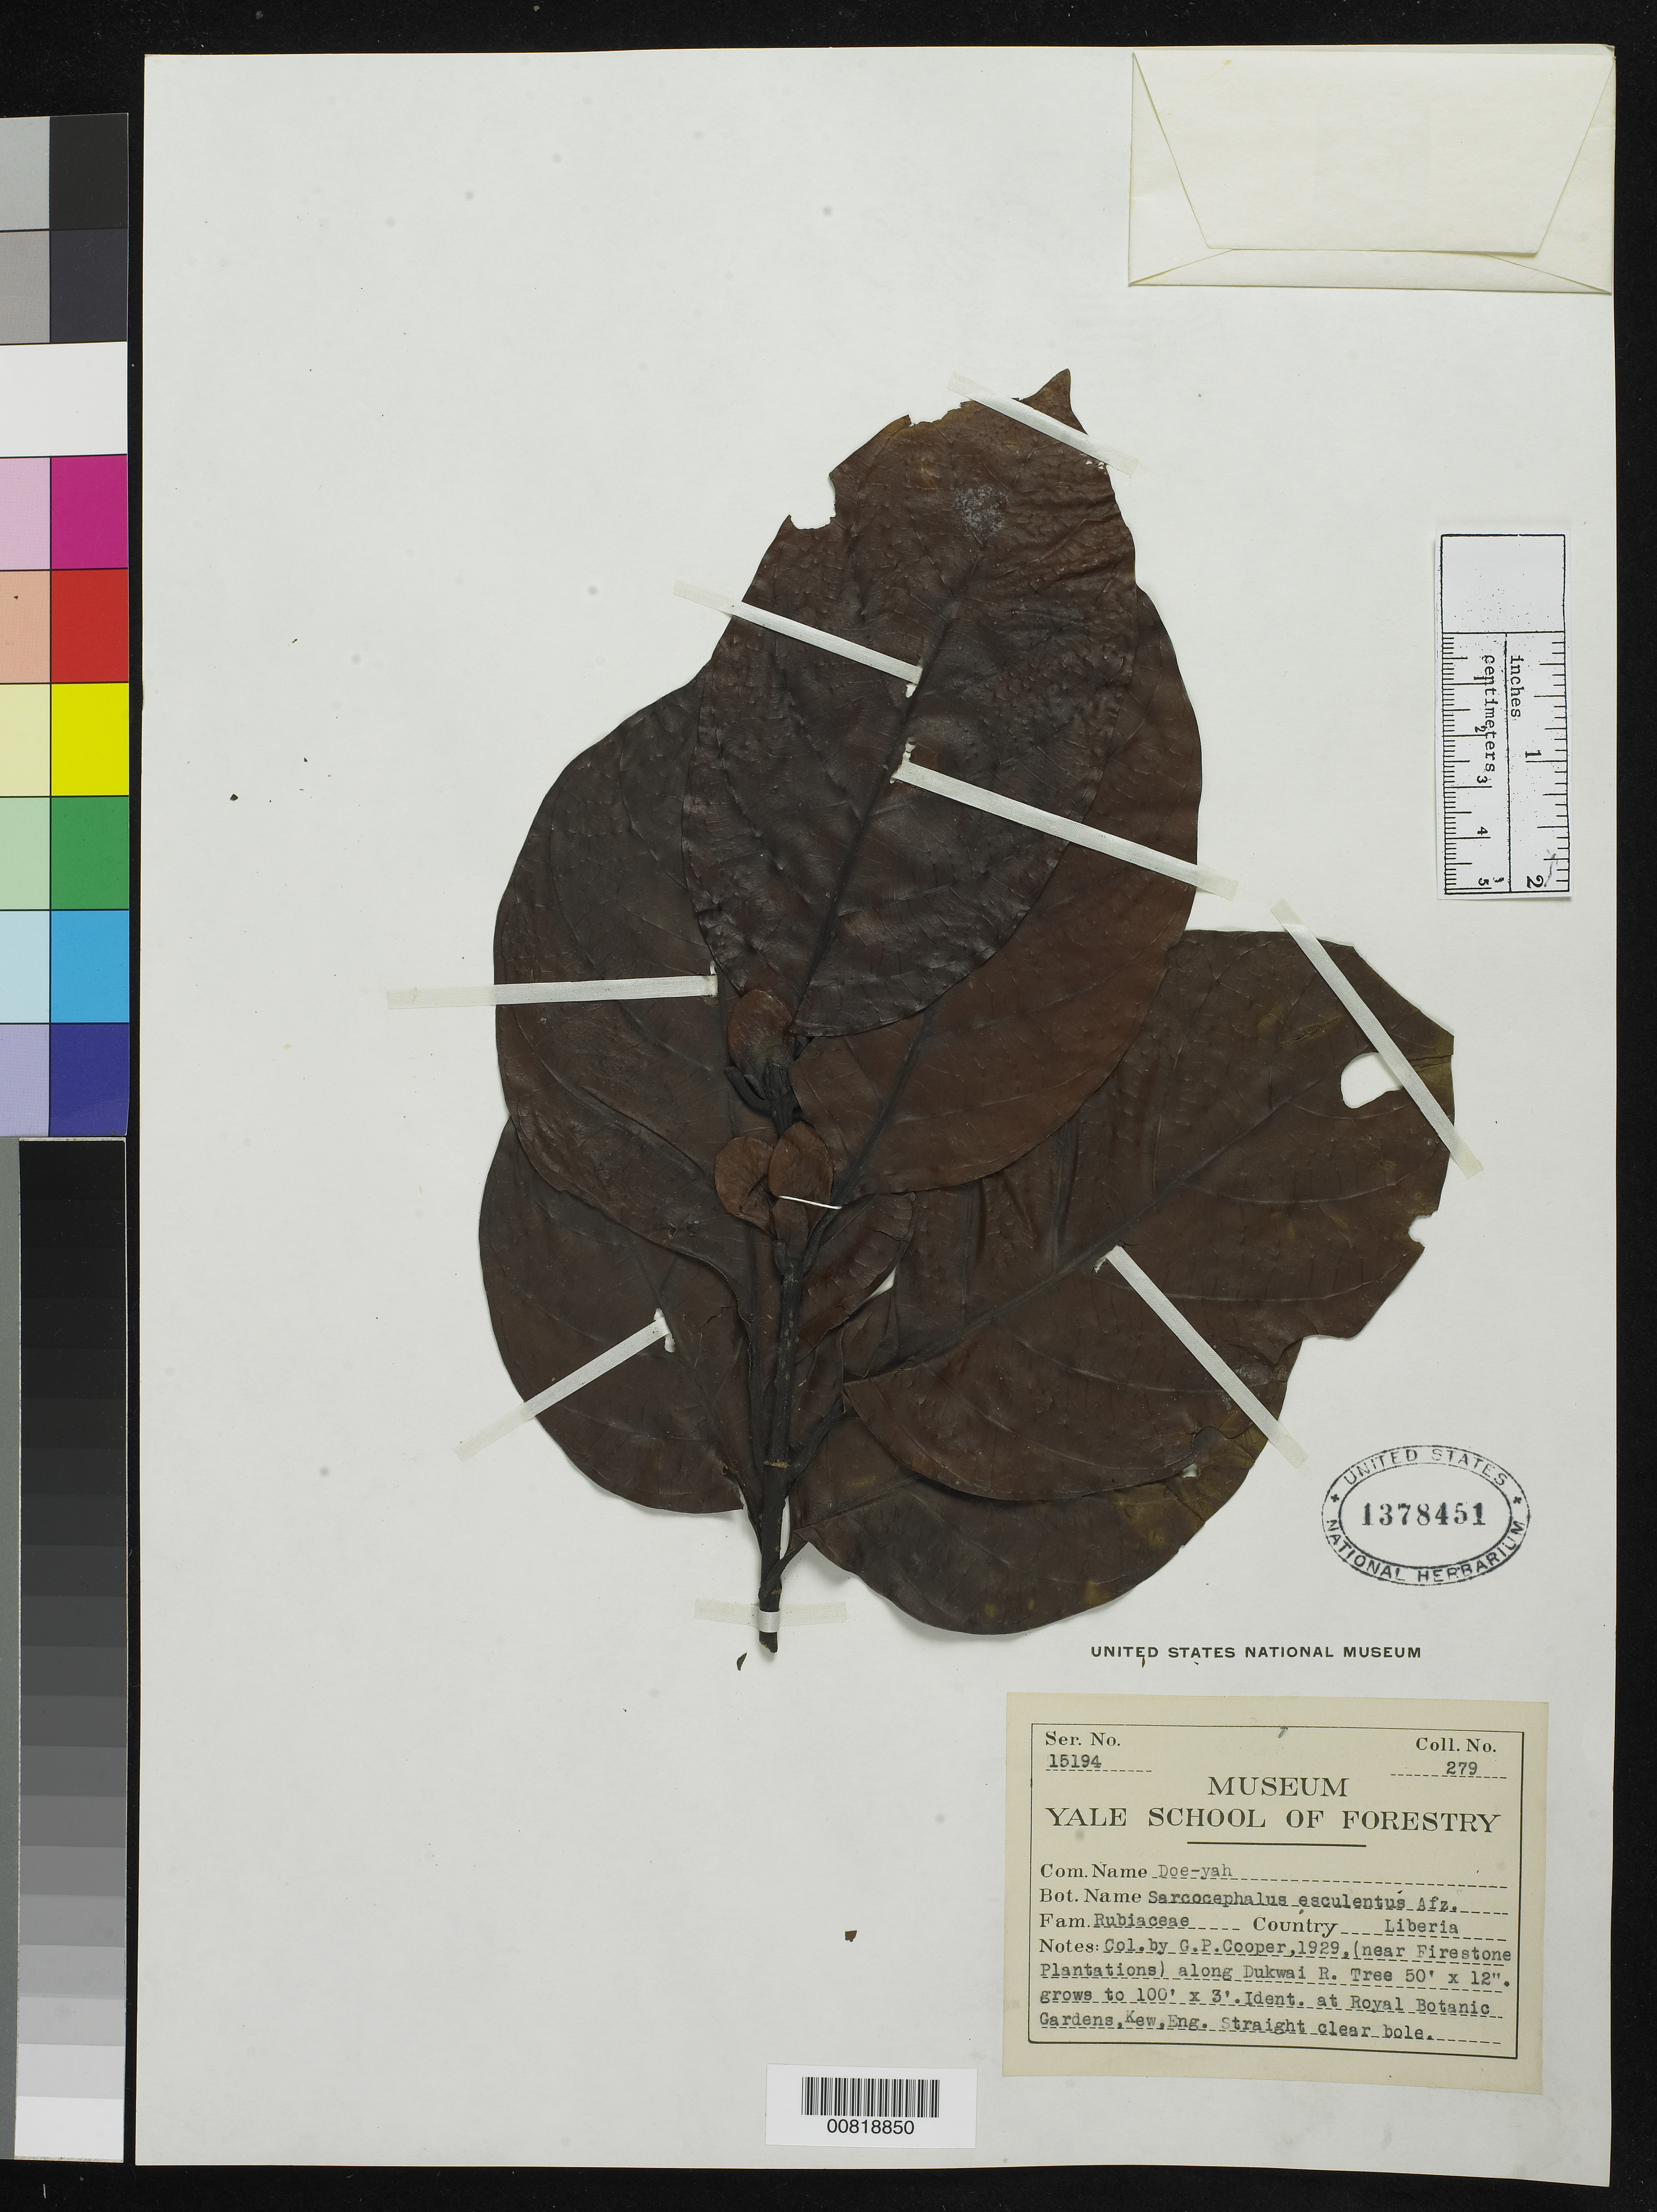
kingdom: Plantae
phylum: Tracheophyta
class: Magnoliopsida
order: Gentianales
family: Rubiaceae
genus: Sarcocephalus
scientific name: Sarcocephalus esculentus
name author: Afzel.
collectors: G. Cooper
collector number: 279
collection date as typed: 1929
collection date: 1929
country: Liberia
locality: (near Firestone Plantations) along Dukwai River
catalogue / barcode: US 1378451